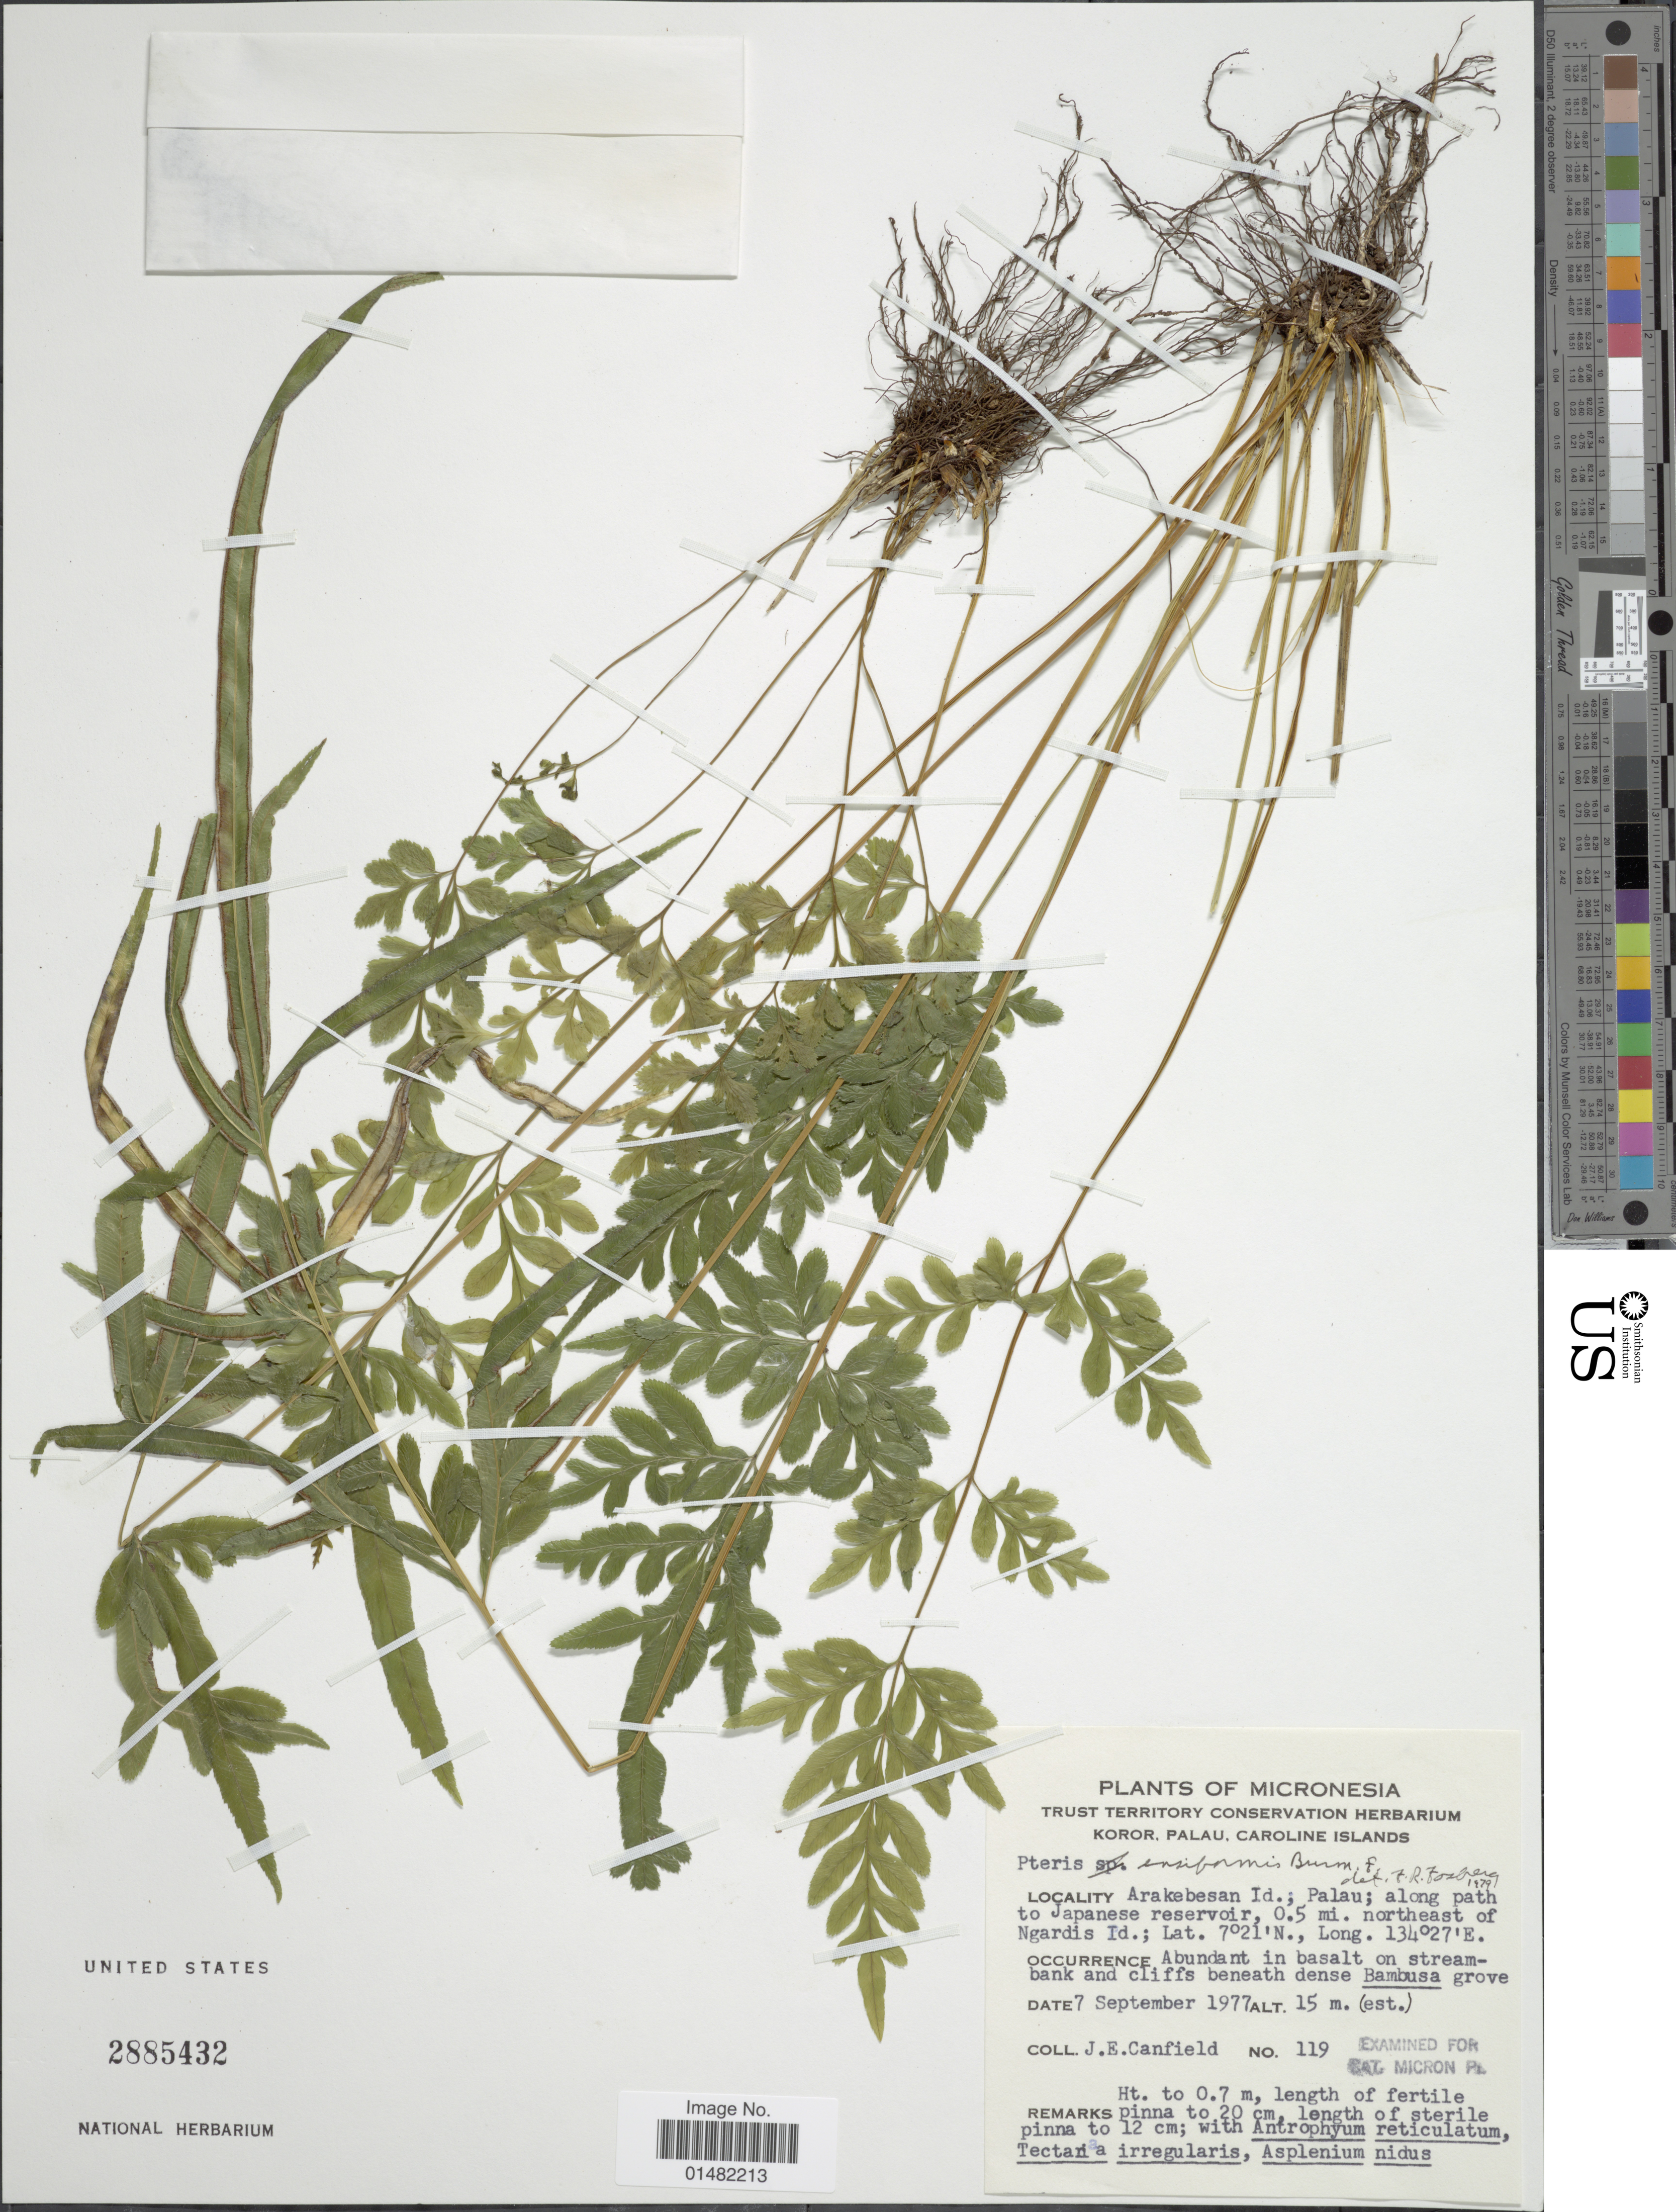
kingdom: Plantae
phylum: Tracheophyta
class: Polypodiopsida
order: Polypodiales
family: Pteridaceae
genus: Pteris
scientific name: Pteris ensiformis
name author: Burm. f.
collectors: J. E. Canfield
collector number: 119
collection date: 1977-09-07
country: Palau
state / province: Koror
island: Ngerekebesang [Arakabesan]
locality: Koror, Palau, Caroline Islands, Arakebesan Id.; along path to Japenes reservoir, 0.5 mi. northeast of Ngardis Id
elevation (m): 15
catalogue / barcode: US 2885432